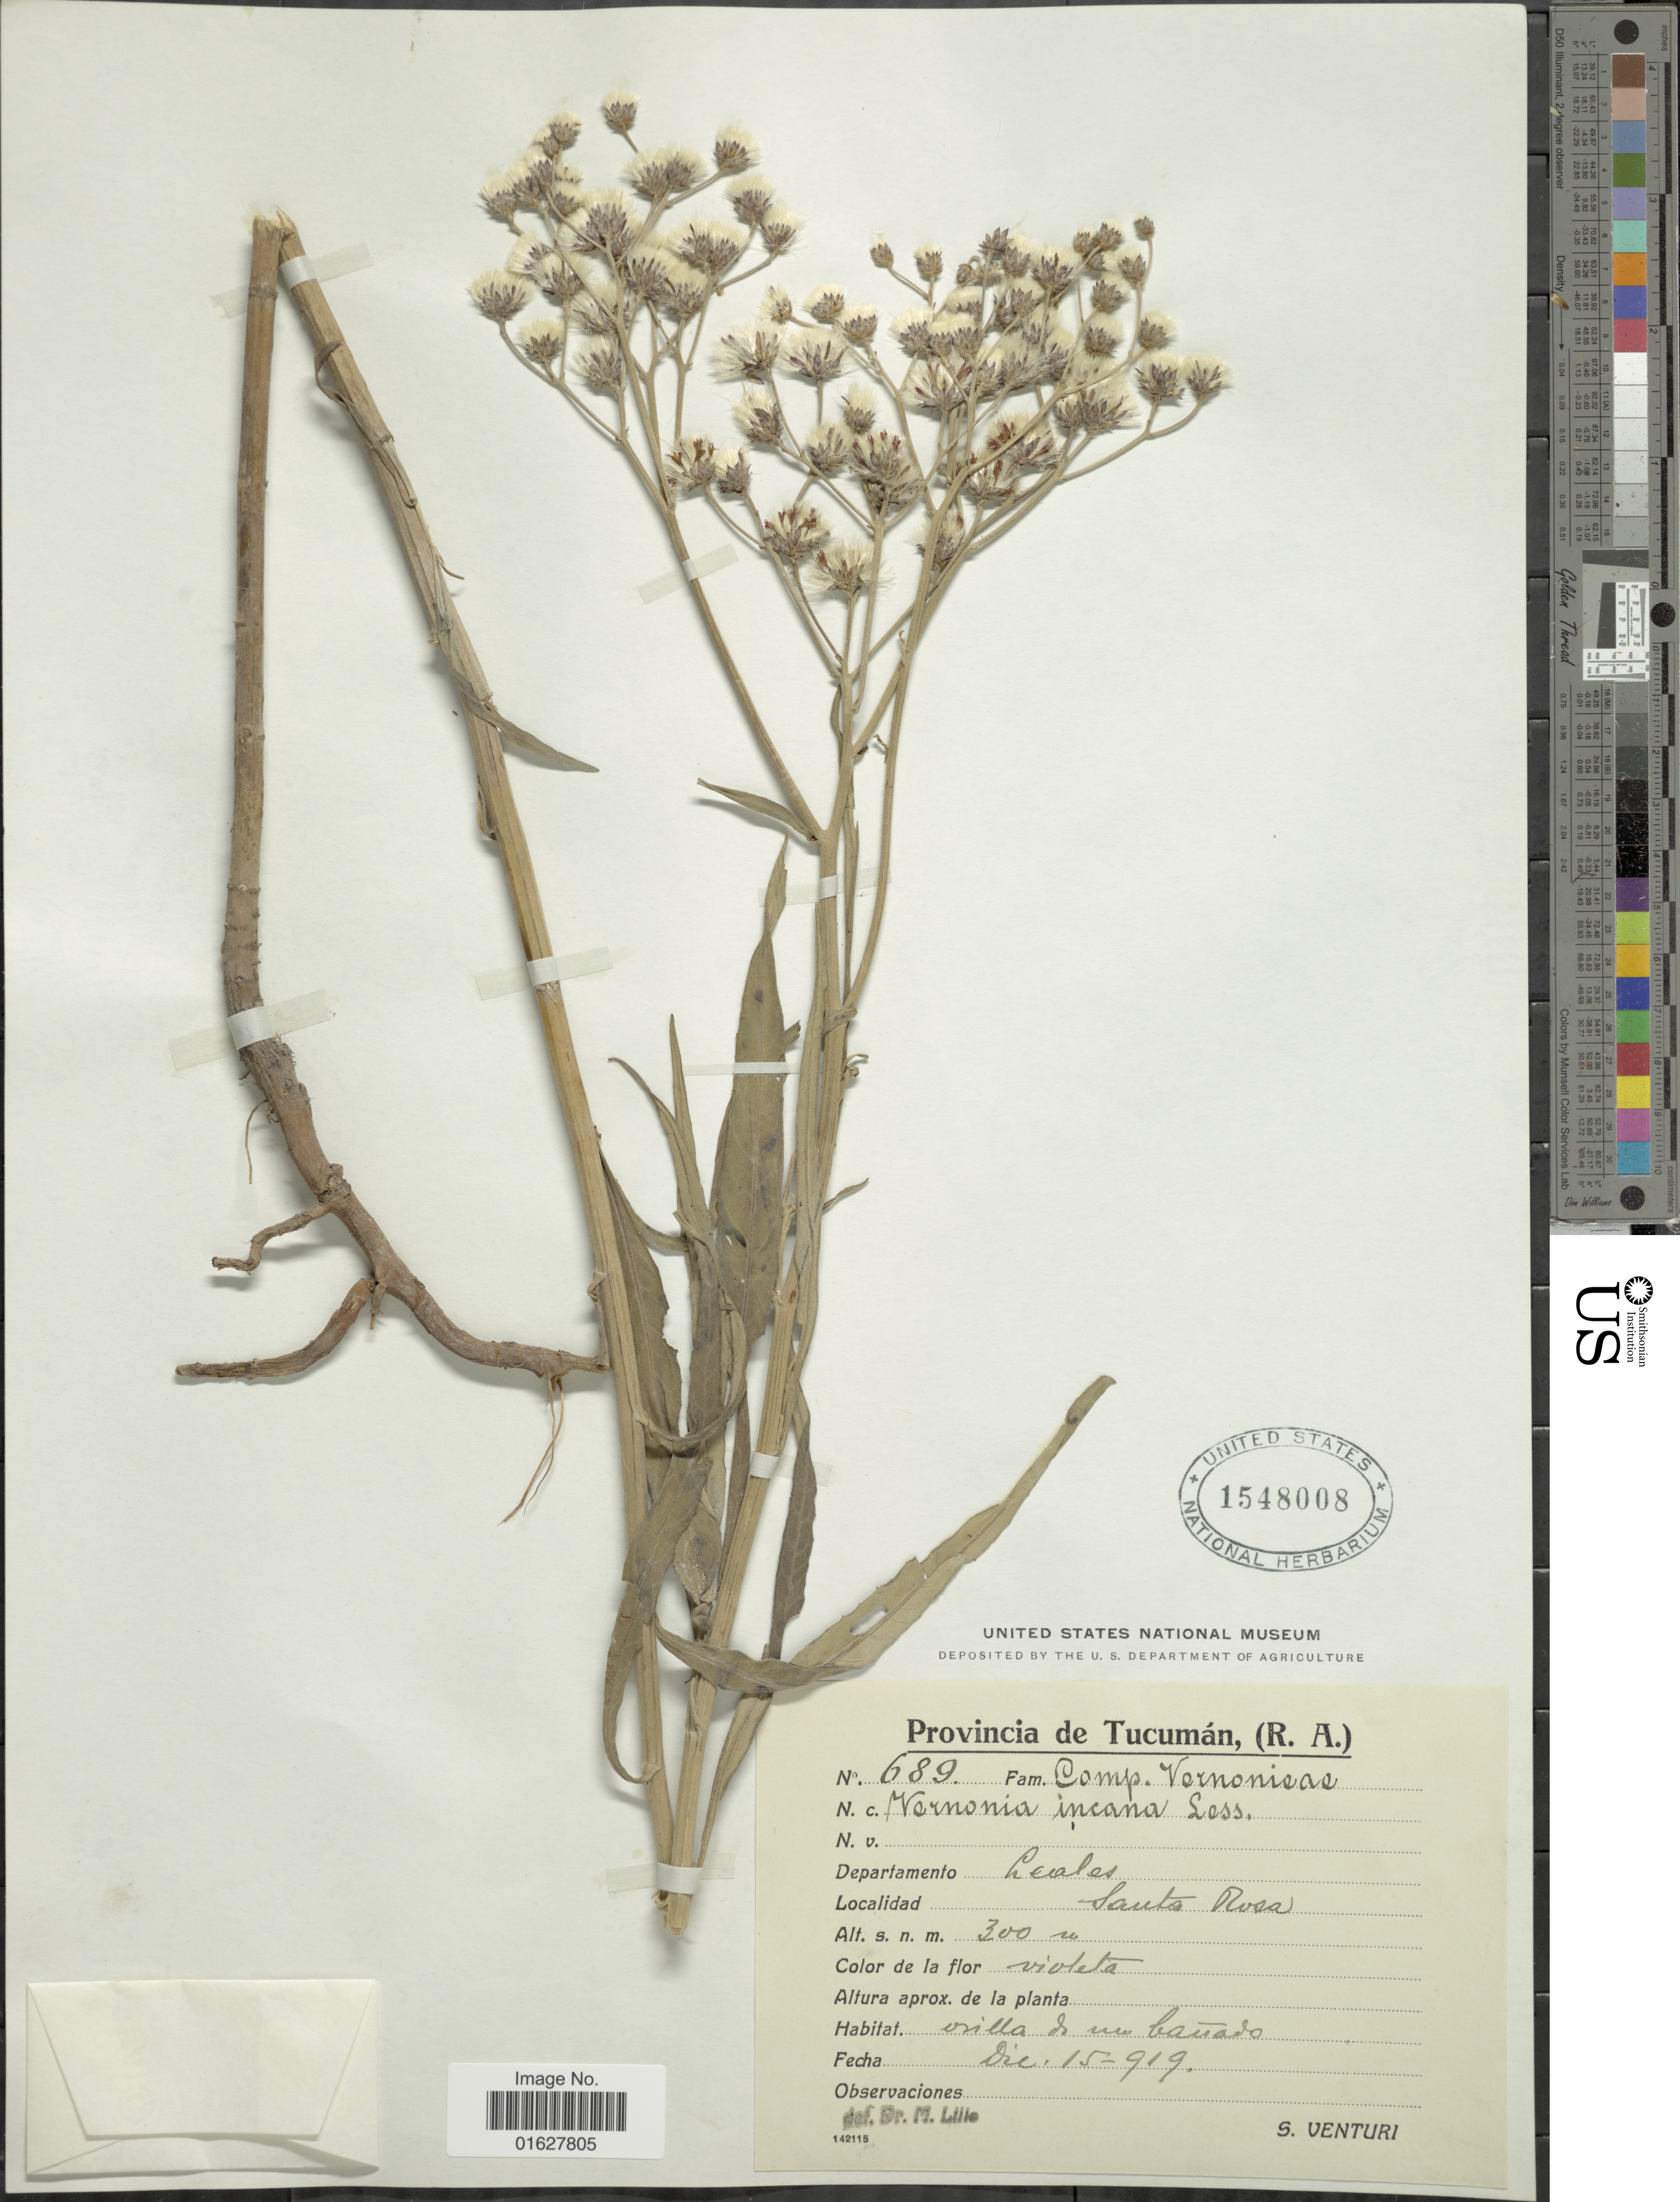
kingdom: Plantae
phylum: Tracheophyta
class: Magnoliopsida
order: Asterales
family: Asteraceae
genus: Vernonia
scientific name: Vernonia incana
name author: Less.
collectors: S. Venturi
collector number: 689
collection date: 1919-12-15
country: Argentina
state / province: Tucumán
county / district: Leales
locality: Santa Rosa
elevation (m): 300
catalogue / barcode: US 1548008